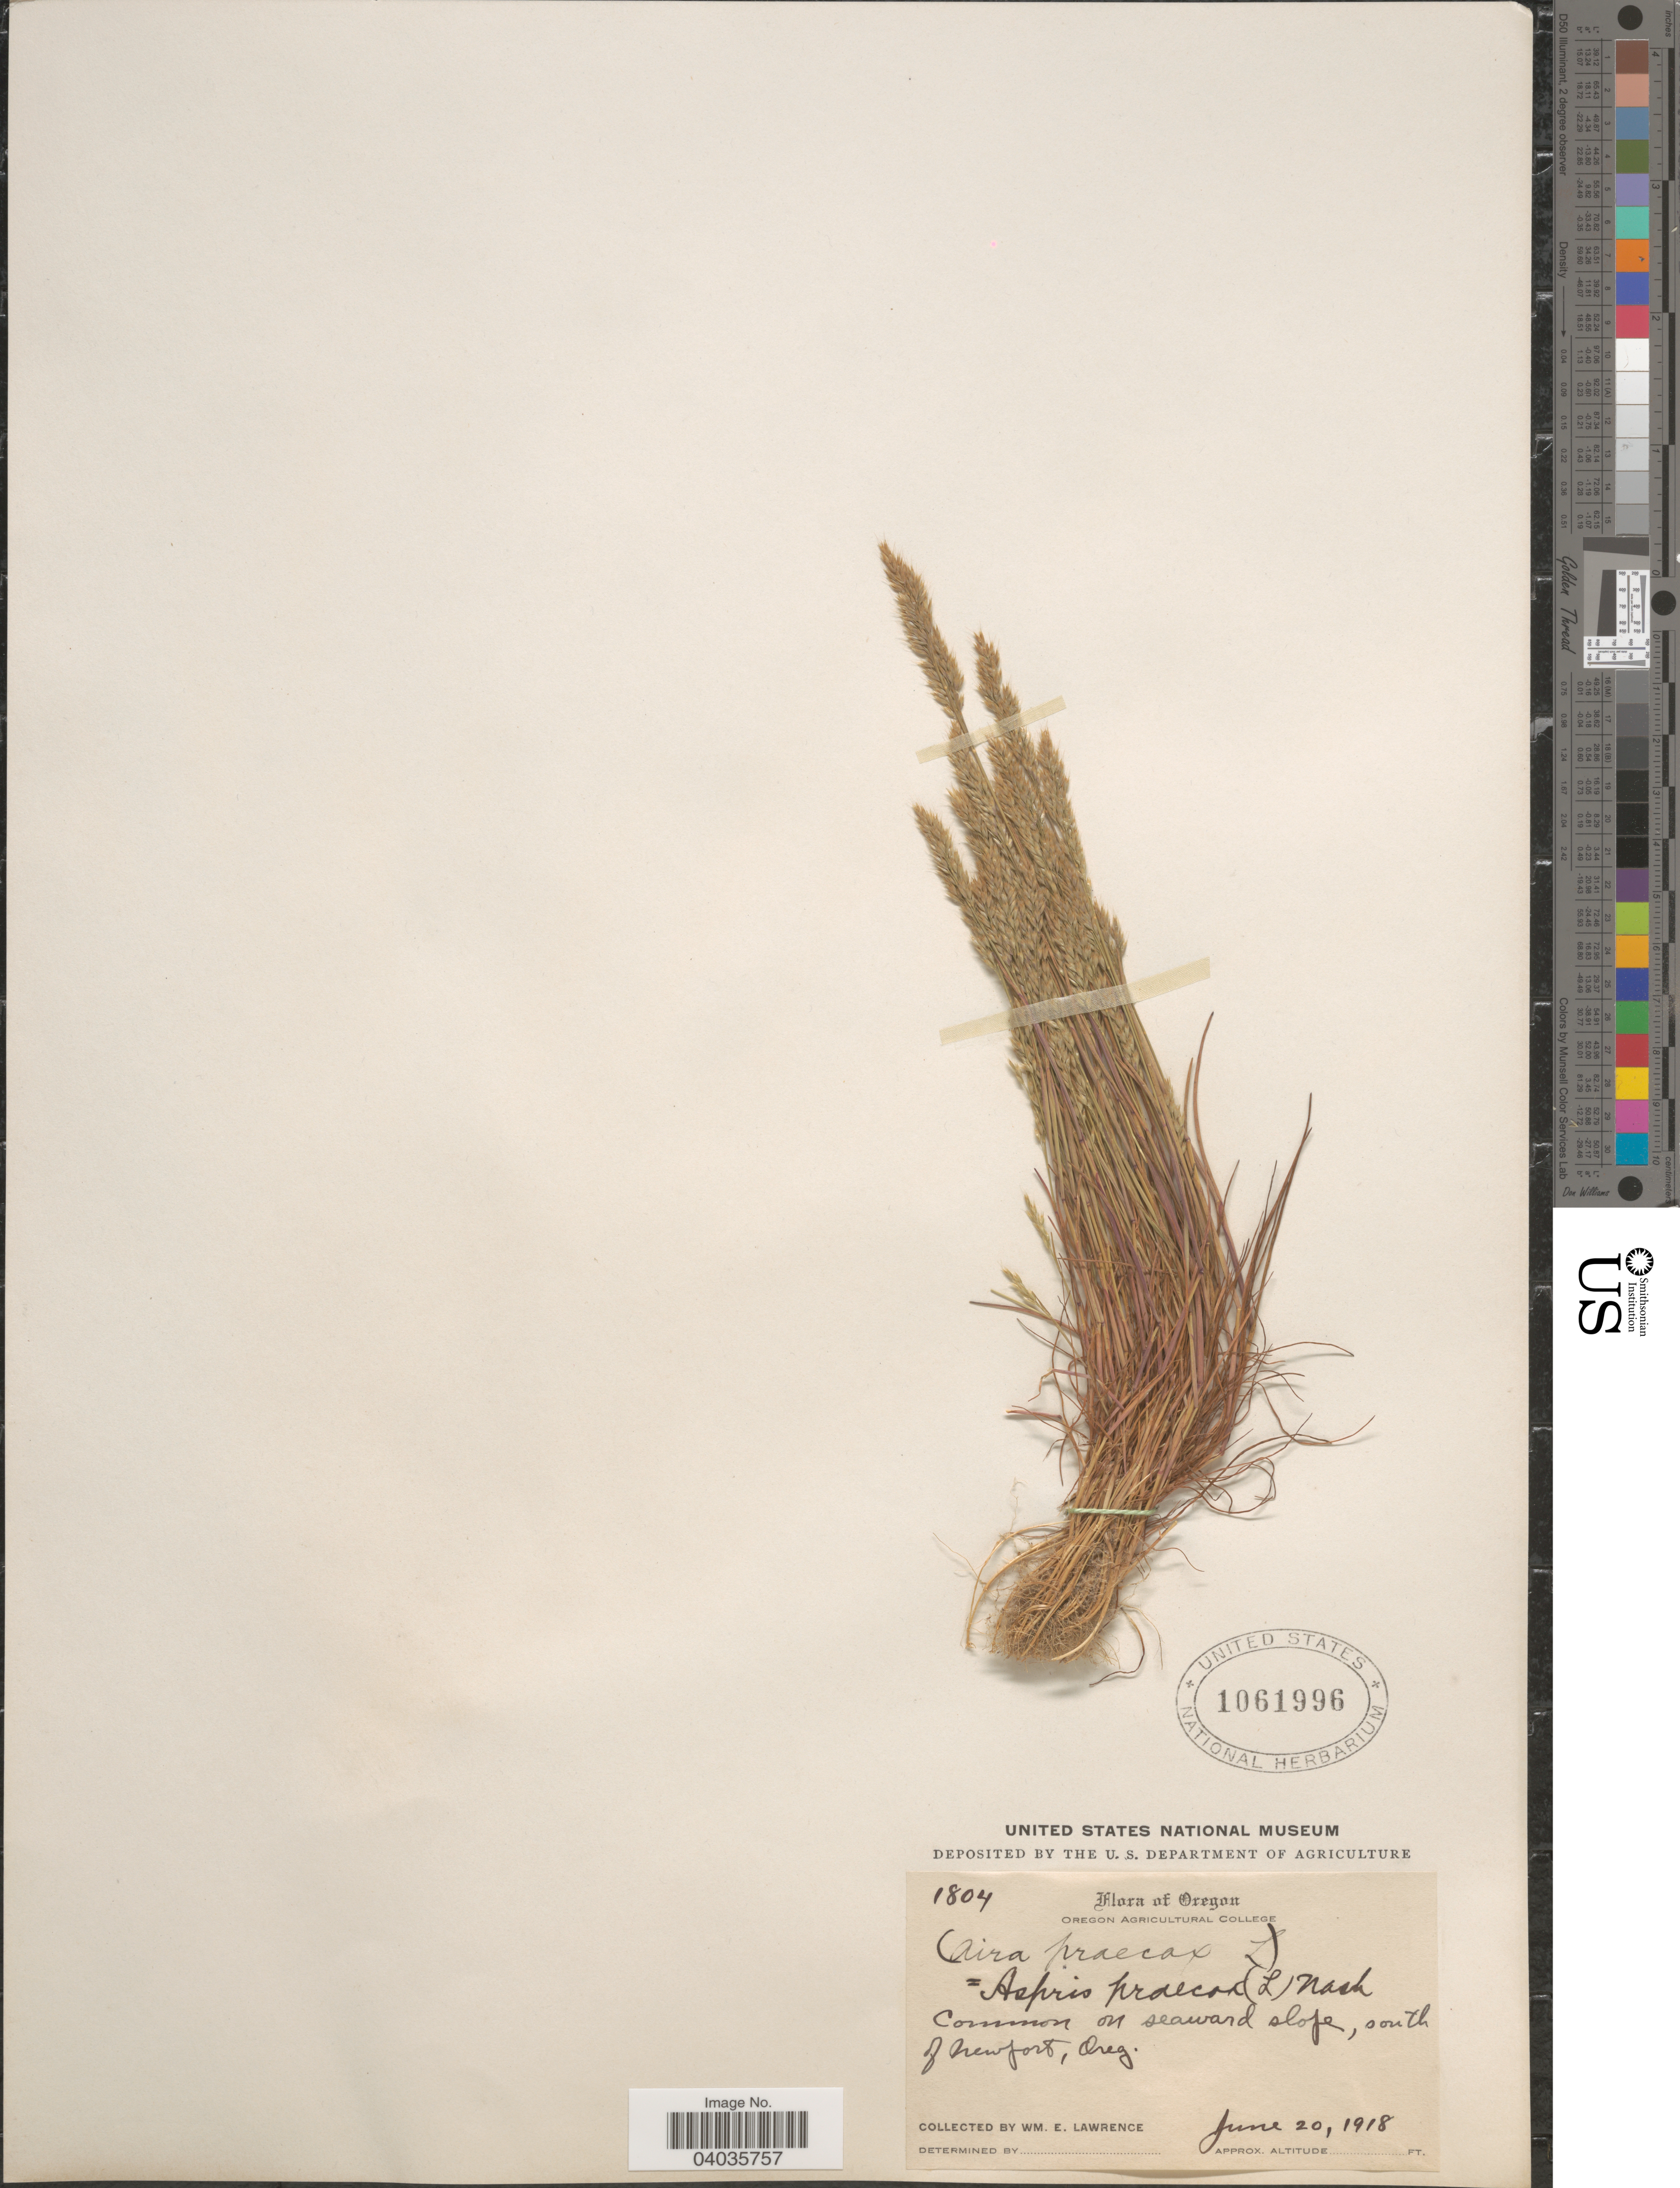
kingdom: Plantae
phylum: Tracheophyta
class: Liliopsida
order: Poales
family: Poaceae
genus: Aira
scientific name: Aira praecox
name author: L.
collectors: W. Lawrence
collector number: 1804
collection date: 1918-06-20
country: United States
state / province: Oregon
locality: Common on seaward slope, south of Newport.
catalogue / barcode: US 1061996